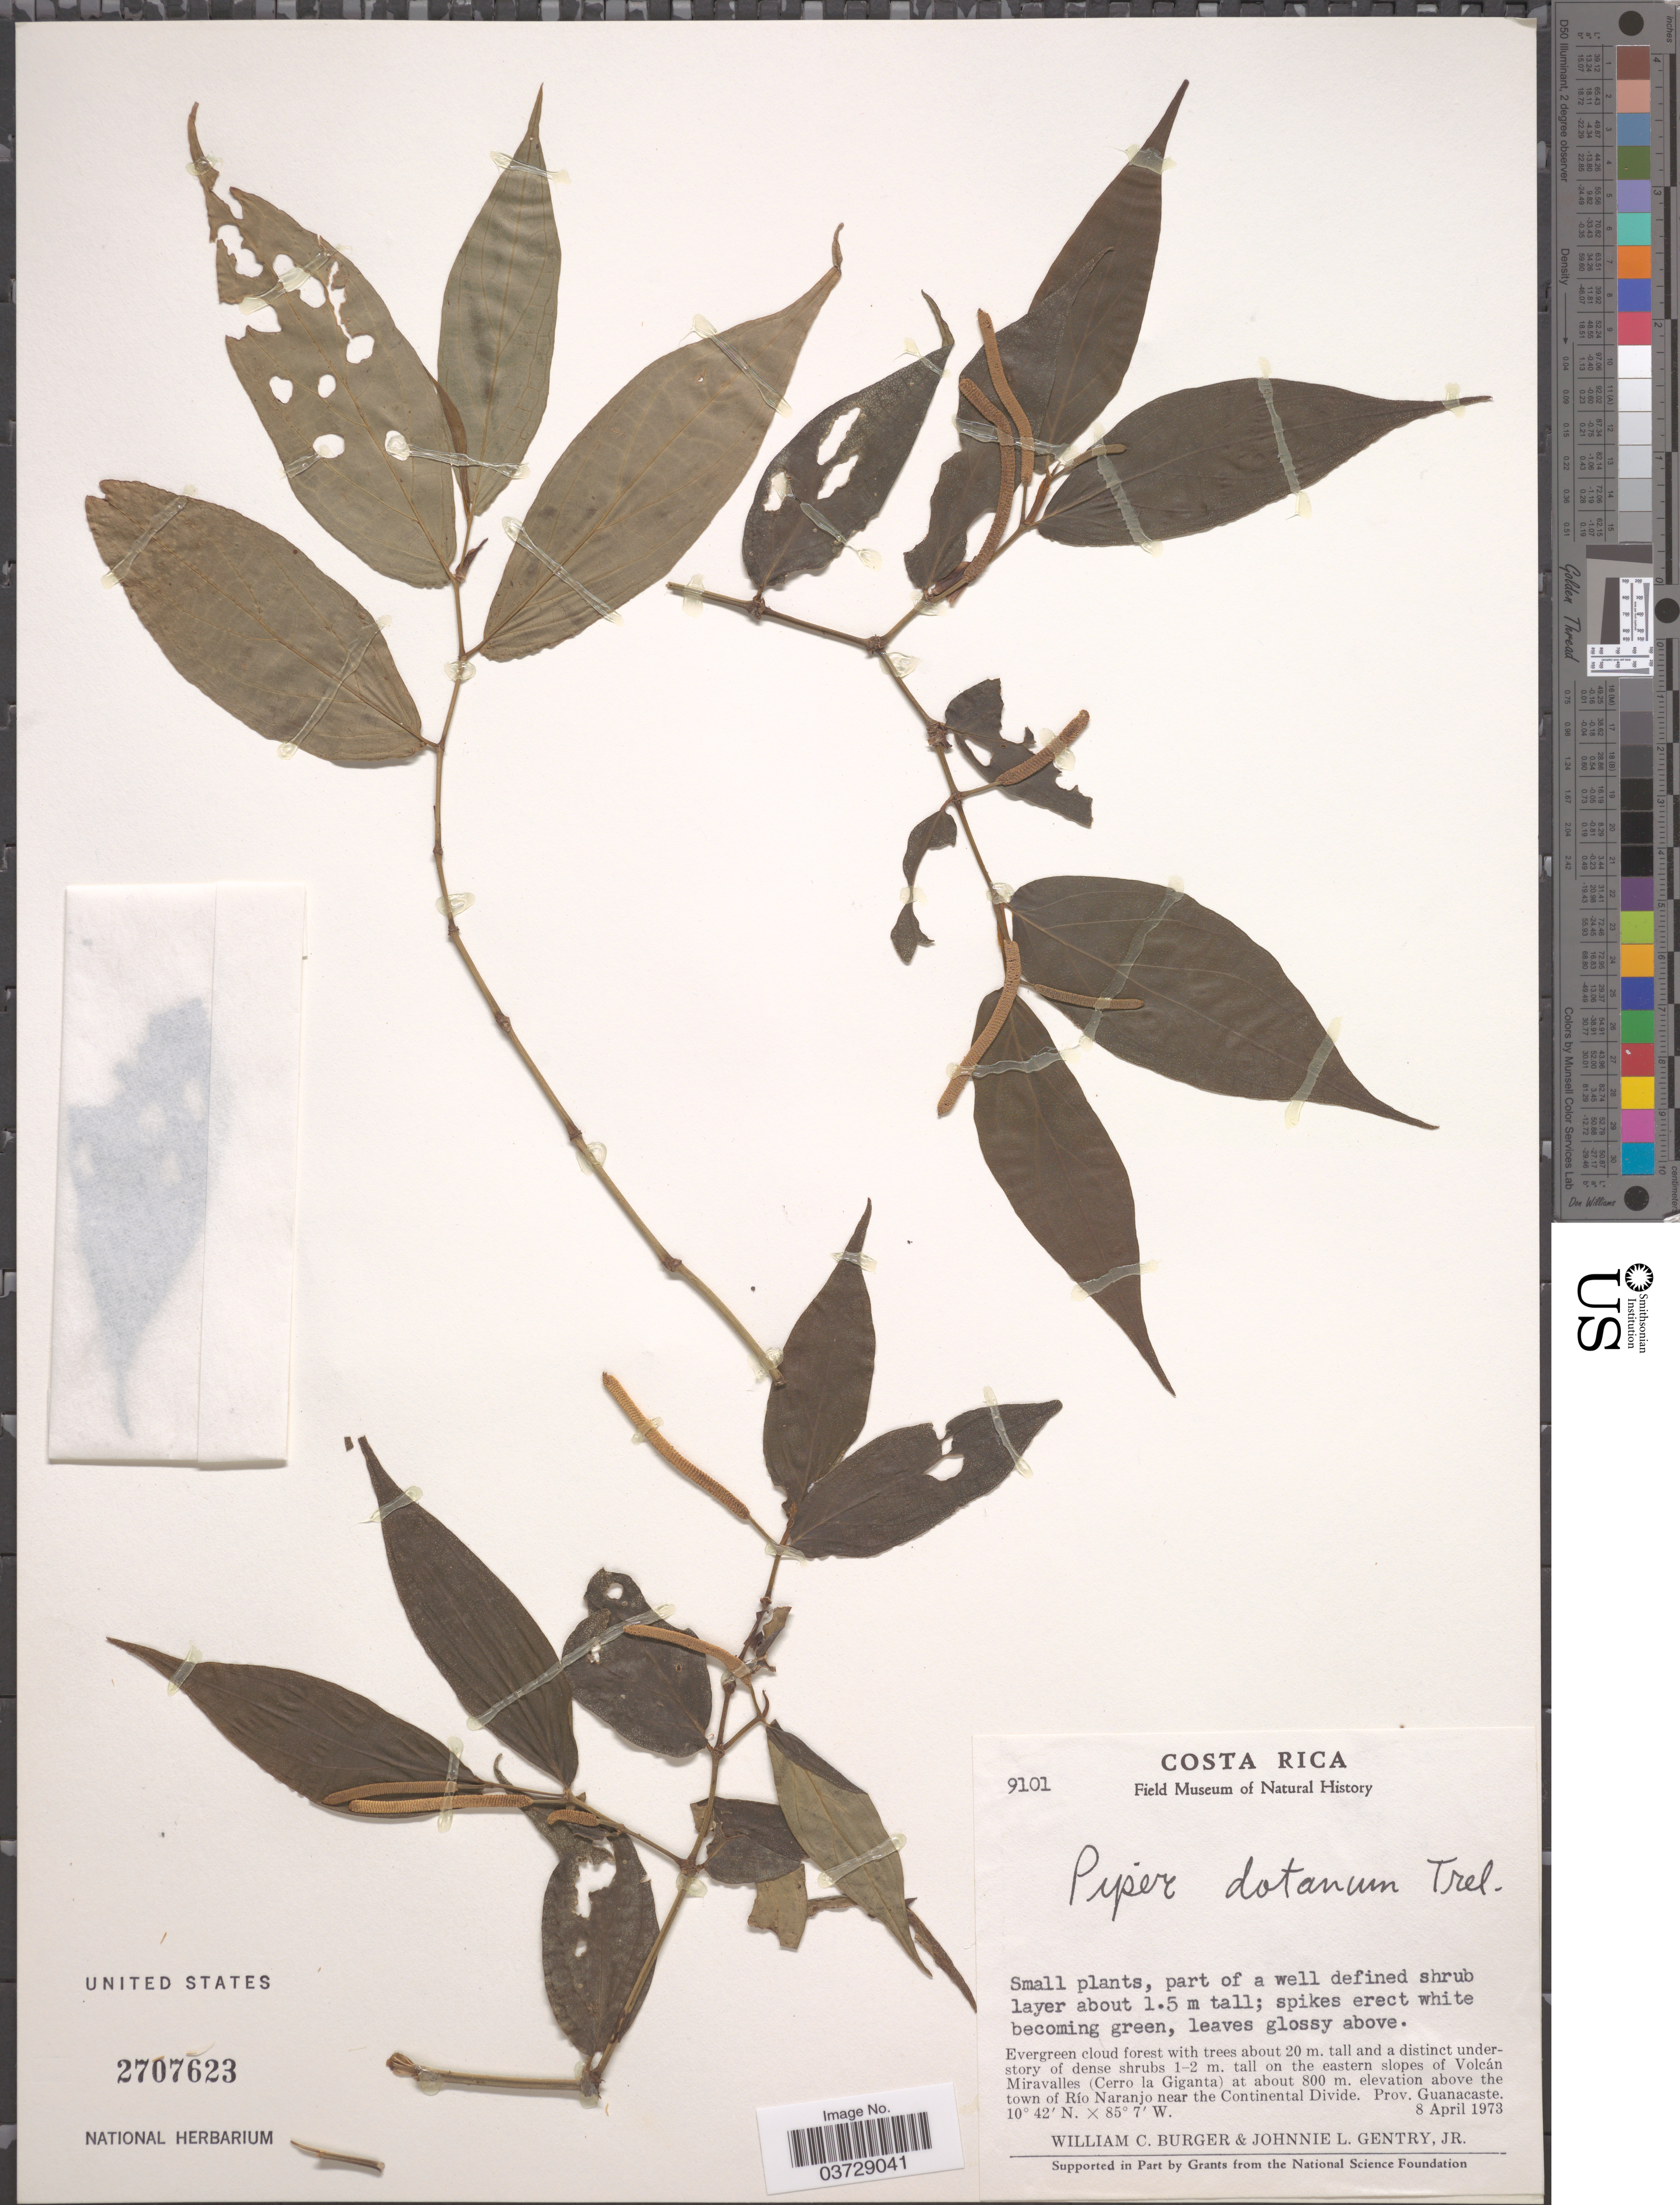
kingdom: Plantae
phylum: Tracheophyta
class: Magnoliopsida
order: Piperales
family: Piperaceae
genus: Piper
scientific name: Piper dotanum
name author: Trel.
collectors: W. Burger & J. L. Gentry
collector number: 9101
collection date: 1973-04-08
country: Costa Rica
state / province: Guanacaste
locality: On the eastern slopes of Volcán Miravalles (Cerro la Giganta). Above the town of Río Naranjo near the Continental Divide.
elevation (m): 800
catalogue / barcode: US 2707623